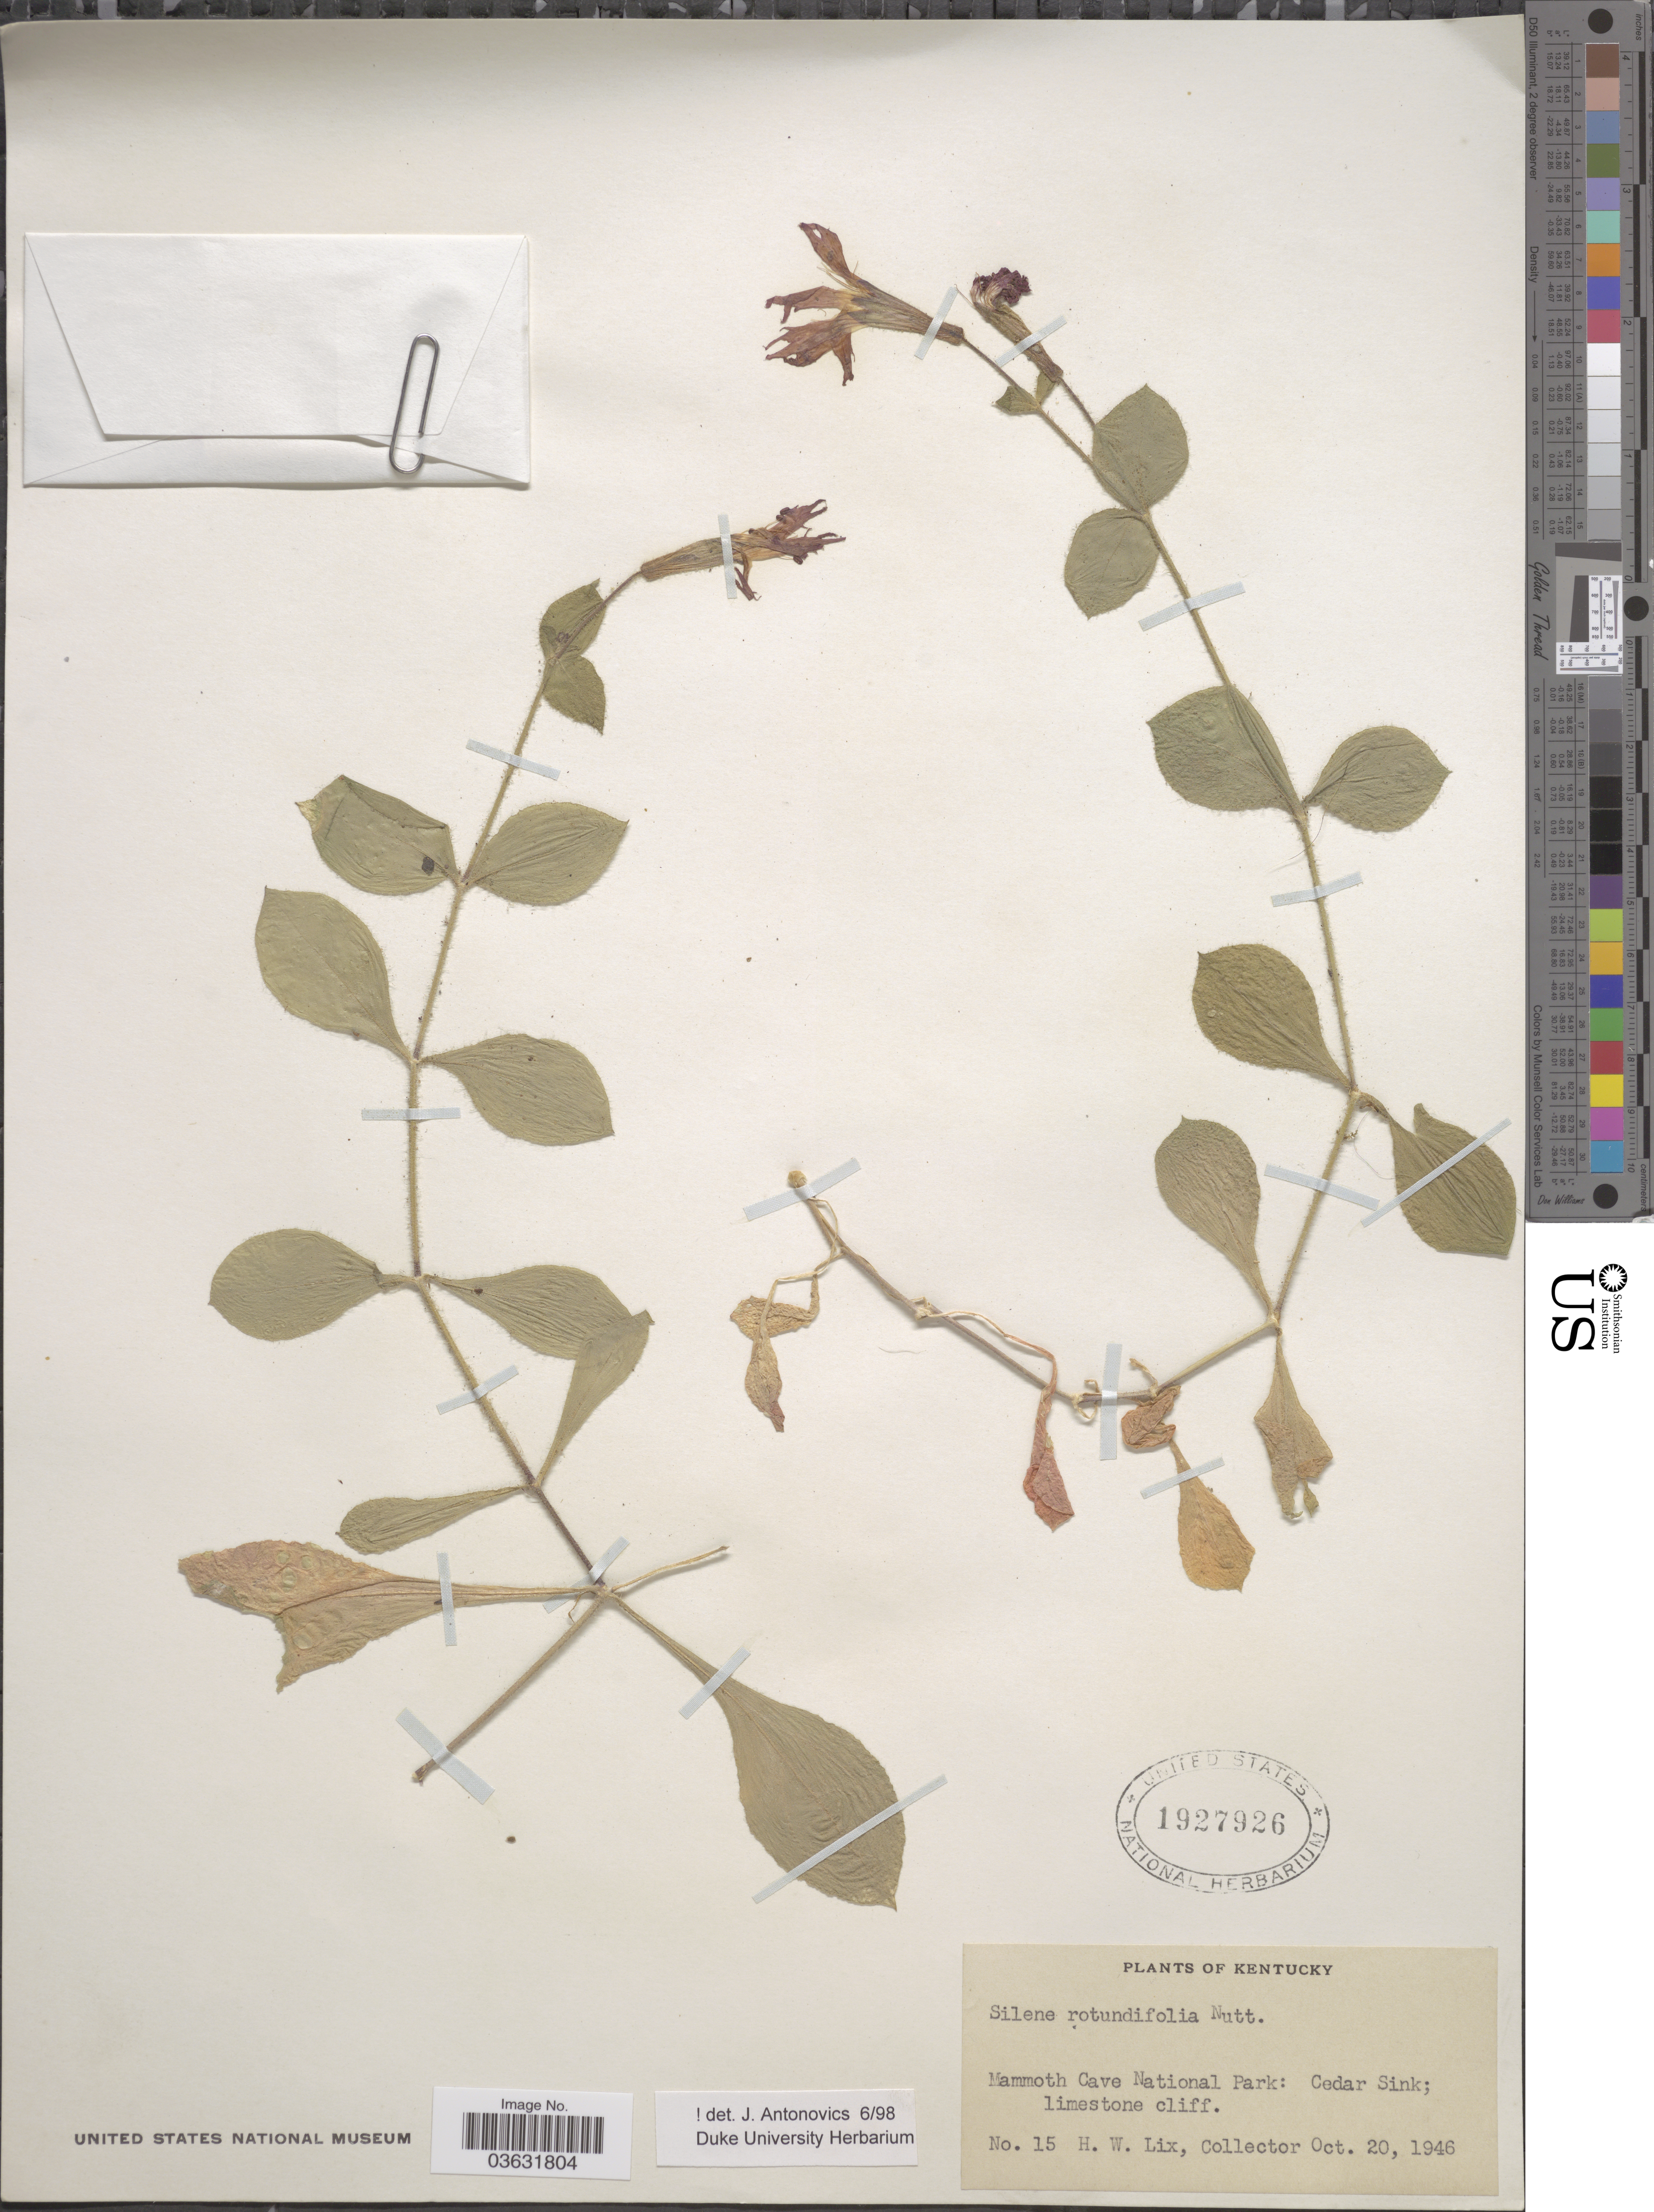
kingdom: Plantae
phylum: Tracheophyta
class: Magnoliopsida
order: Caryophyllales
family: Caryophyllaceae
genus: Silene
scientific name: Silene rotundifolia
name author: Nutt.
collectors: H. W. Lix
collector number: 15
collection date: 1946-10-20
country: United States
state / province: Kentucky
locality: Mammoth Cave National Park: Cedar Sink.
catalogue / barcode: US 1927926